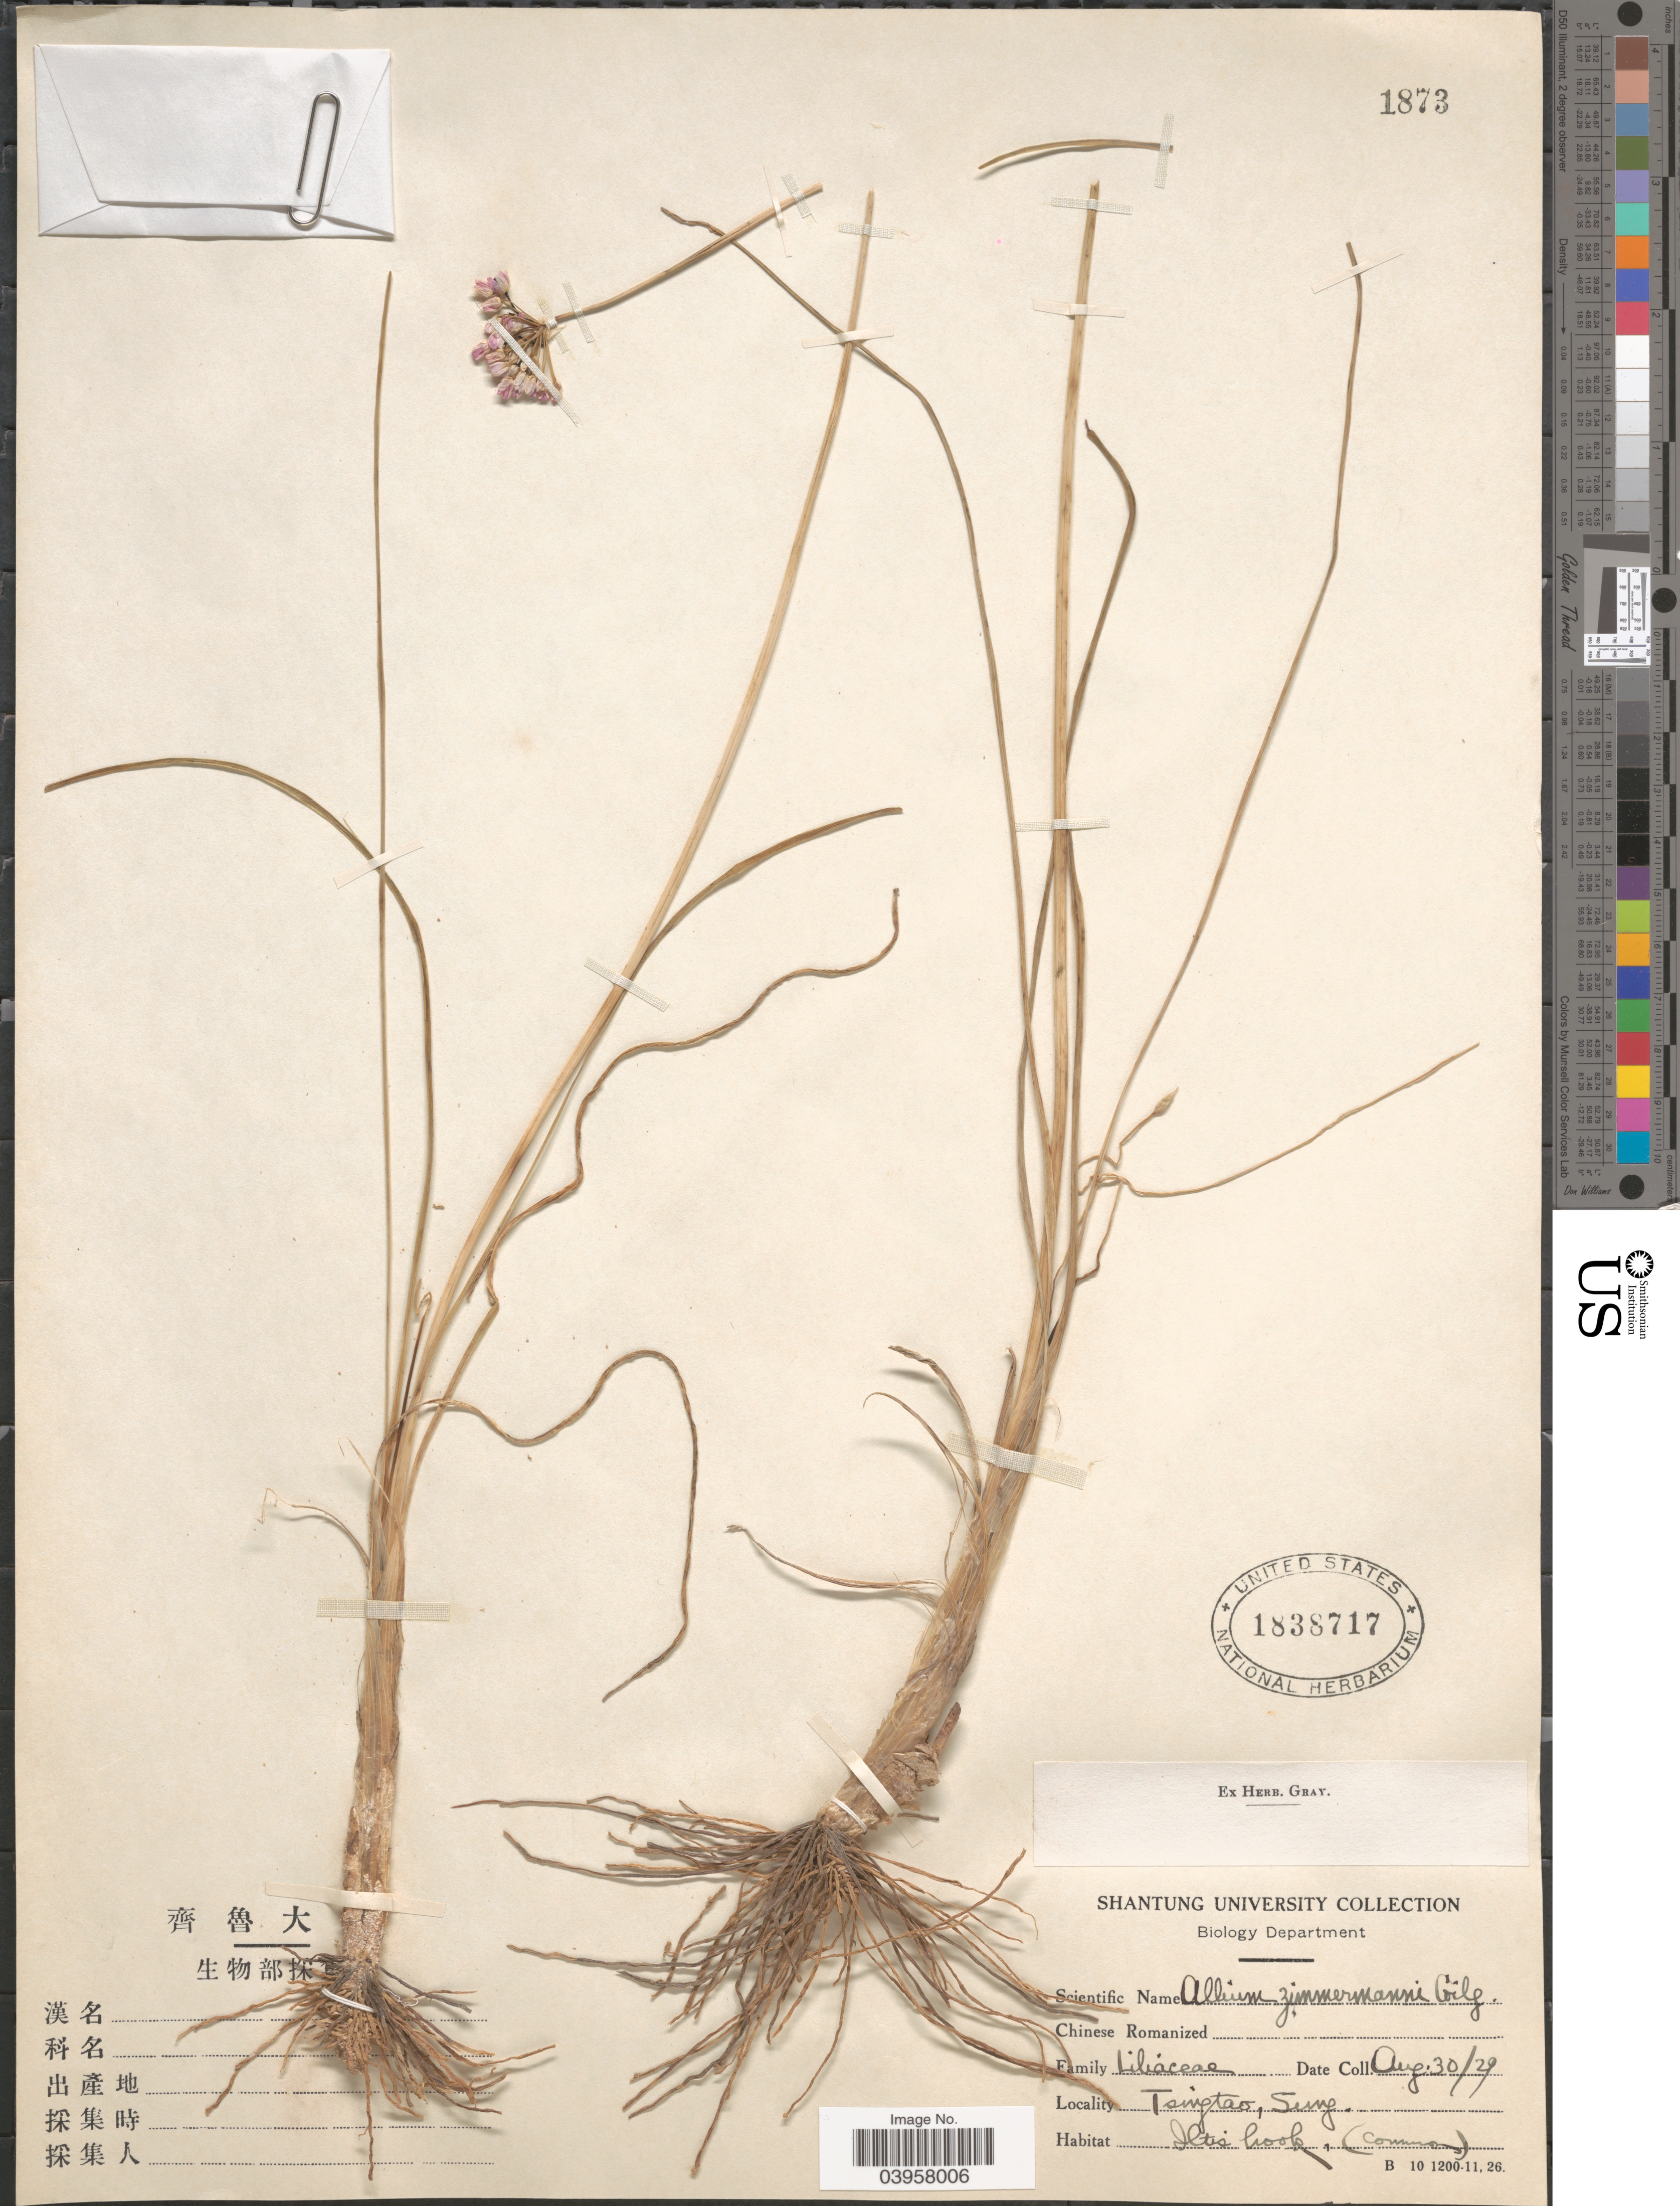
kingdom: Plantae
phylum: Tracheophyta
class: Liliopsida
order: Asparagales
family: Amaryllidaceae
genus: Allium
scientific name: Allium zimmermannianum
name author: Gilg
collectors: ex herb. Gray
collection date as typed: Transcribed d/m/y: 30/8/29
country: China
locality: Tsingtao, Sung.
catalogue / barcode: US 1838717